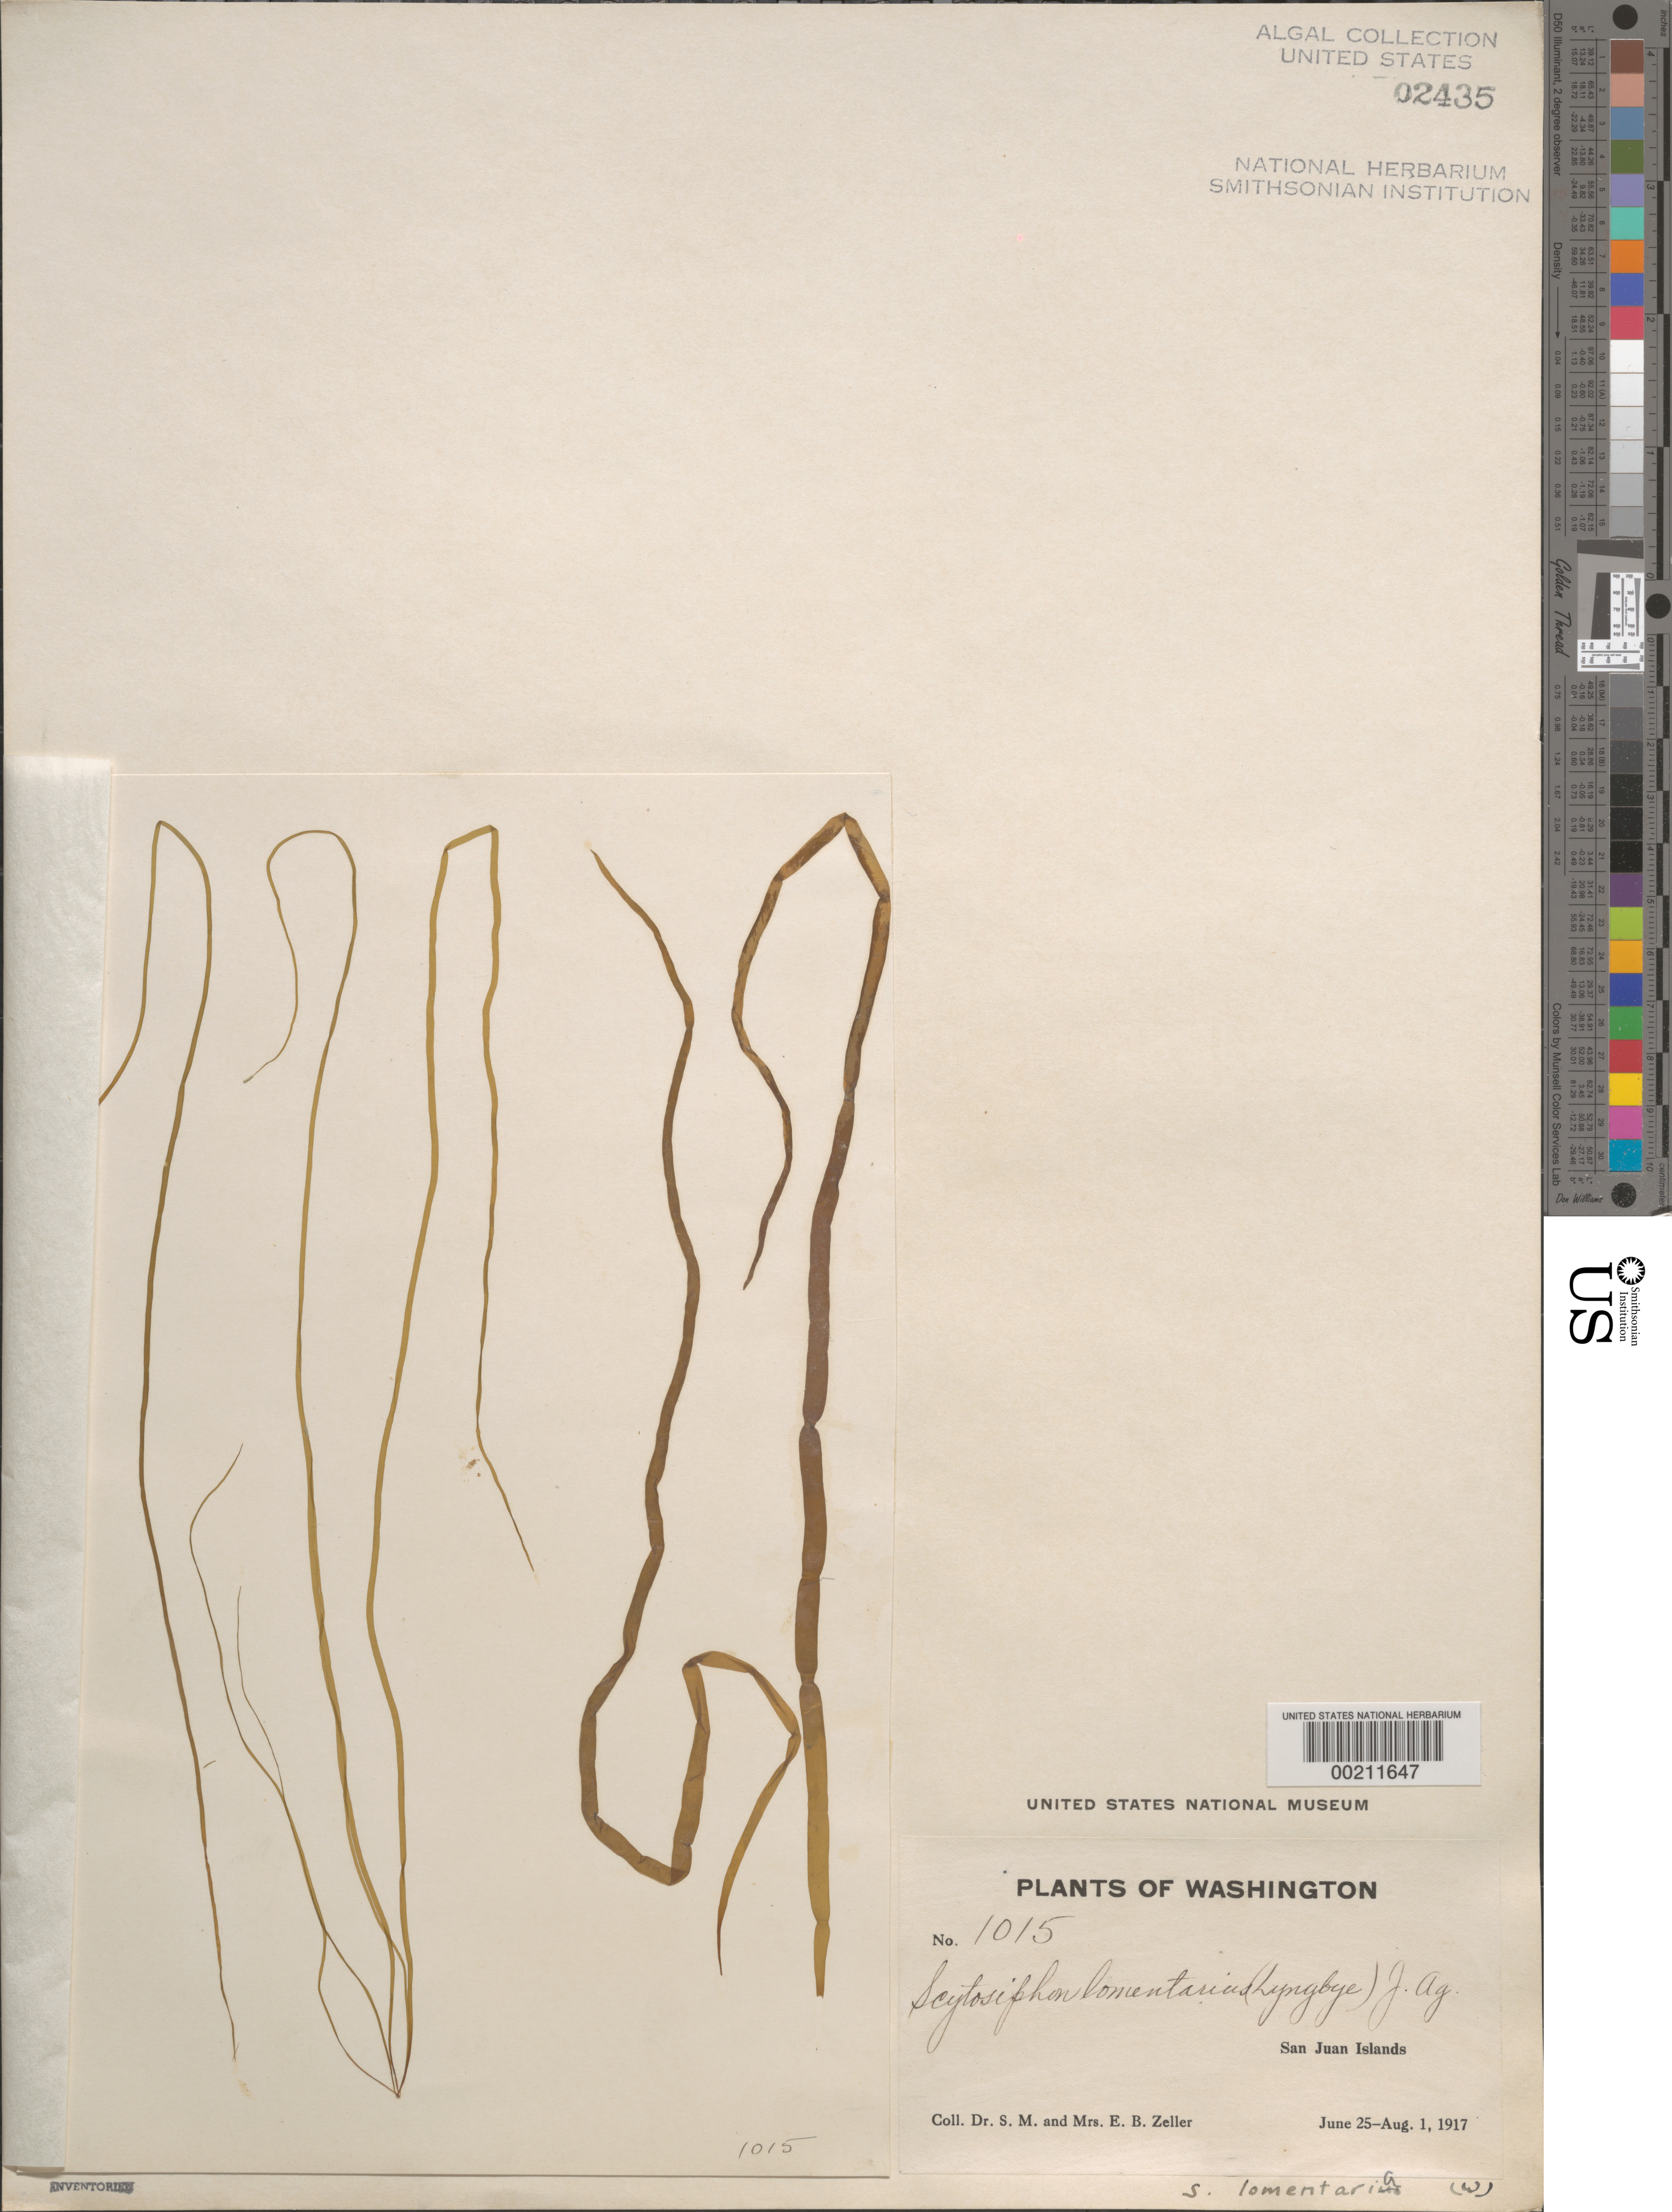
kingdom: Chromista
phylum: Ochrophyta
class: Phaeophyceae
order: Scytosiphonales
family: Scytosiphonaceae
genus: Scytosiphon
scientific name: Scytosiphon lomentaria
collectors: S. Zeller & E. Zeller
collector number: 1015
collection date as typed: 25 Jun 1917 to 01 Aug 1917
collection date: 1917-06-25/1917-08-01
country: United States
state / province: Washington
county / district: San Juan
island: San Juan Islands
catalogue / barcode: US 2435